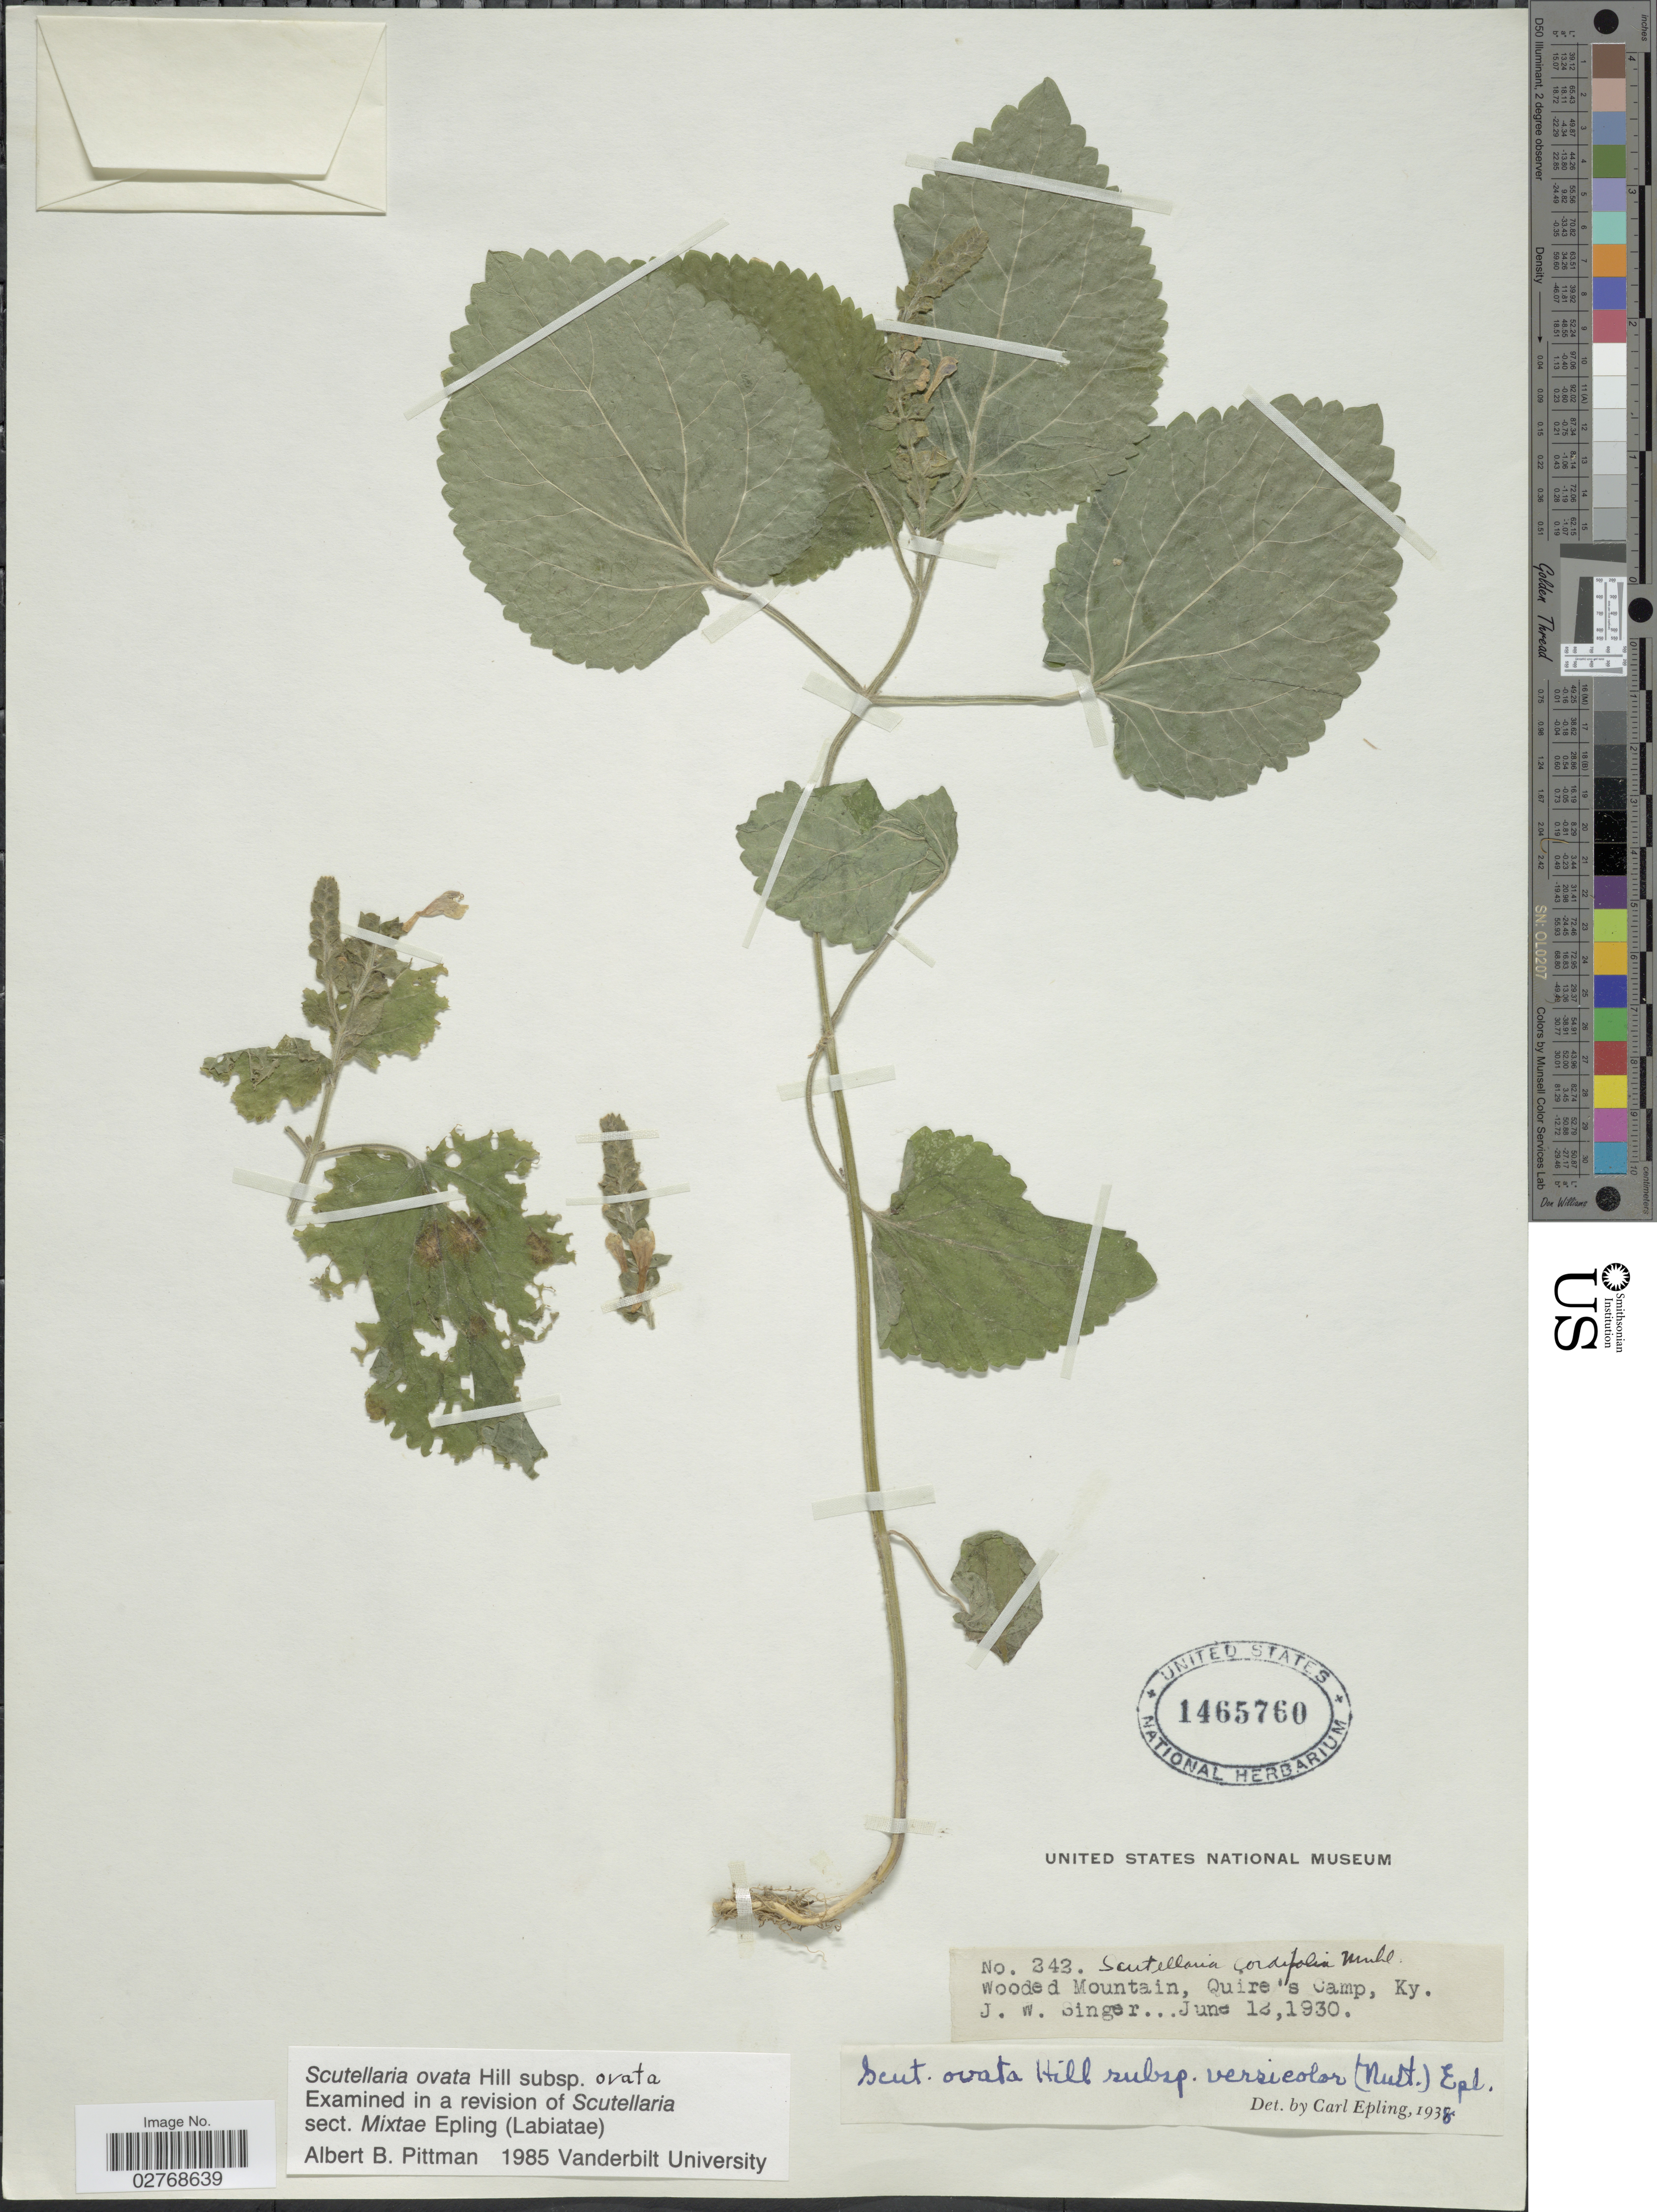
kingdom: Plantae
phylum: Tracheophyta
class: Magnoliopsida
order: Lamiales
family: Lamiaceae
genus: Scutellaria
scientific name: Scutellaria ovata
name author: Hill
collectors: J. EW. Singer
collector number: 242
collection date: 1930-06-12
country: United States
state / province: Kentucky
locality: Wooded Mountain, Quire's Camp.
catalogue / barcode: US 1465760